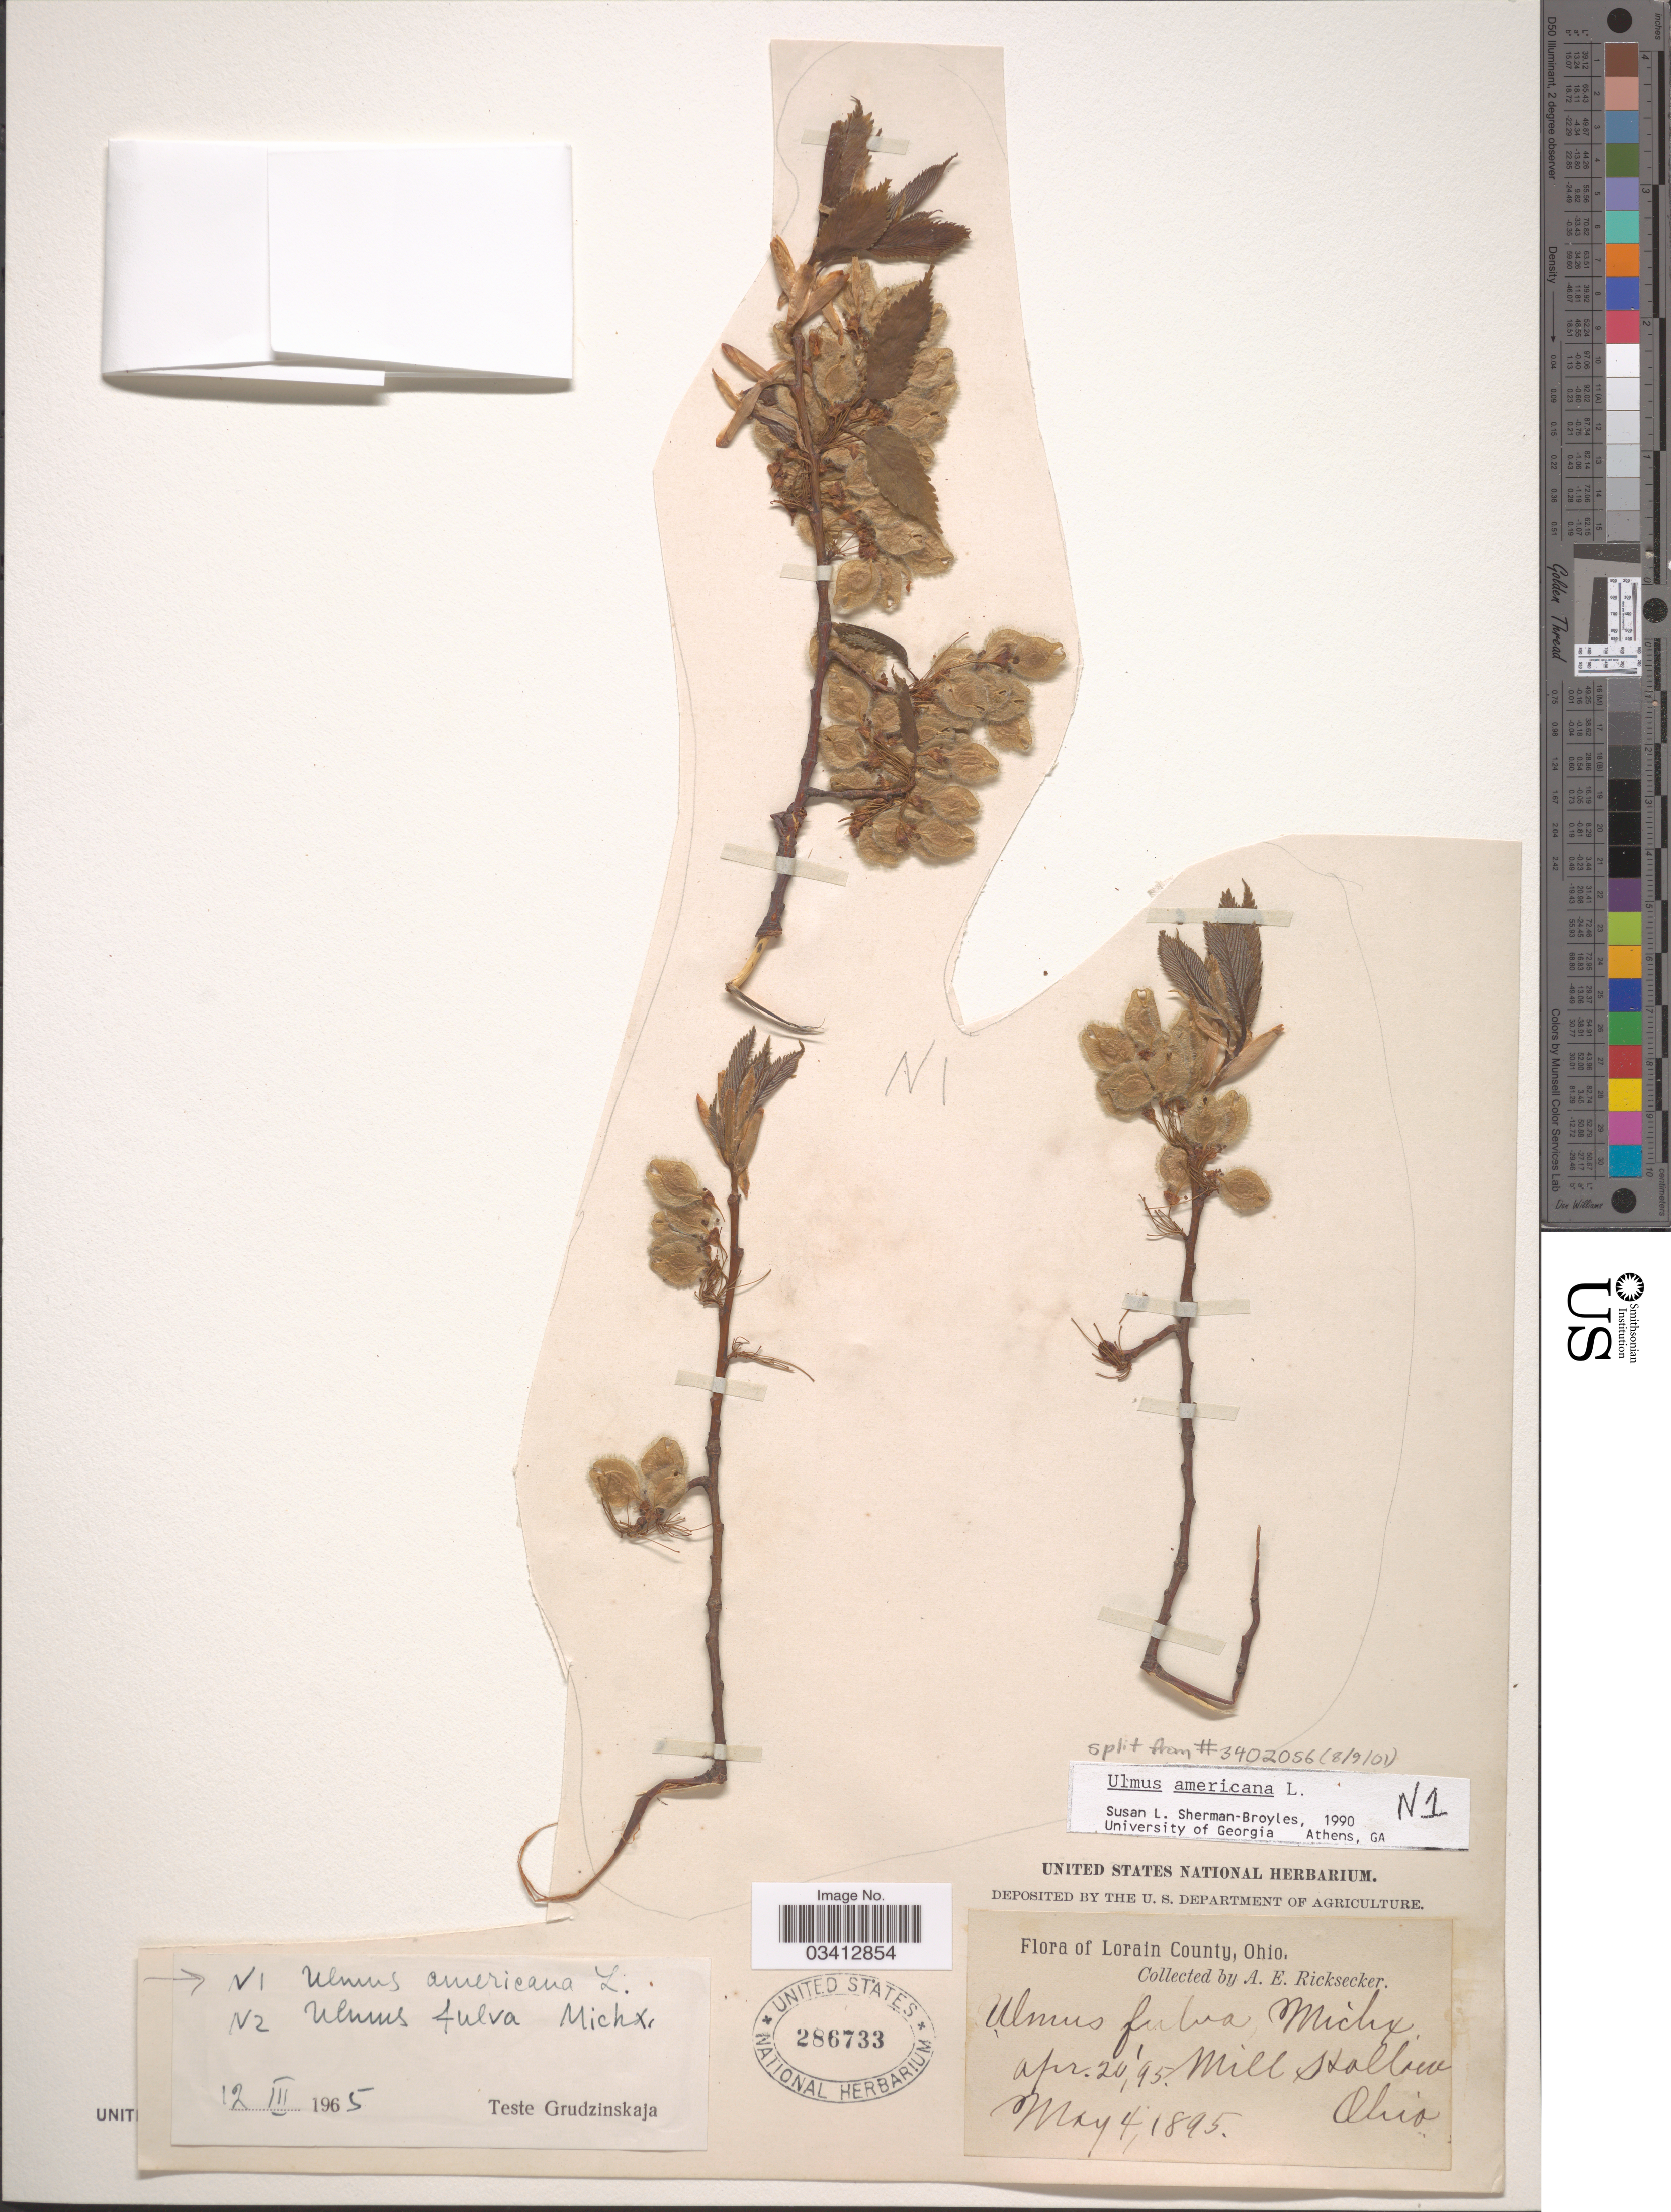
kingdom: Plantae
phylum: Tracheophyta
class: Magnoliopsida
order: Rosales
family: Ulmaceae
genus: Ulmus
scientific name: Ulmus americana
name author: L.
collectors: A. E. Ricksecker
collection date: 1895-04-20/1895-05-04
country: United States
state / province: Ohio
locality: Lorain County, Mill Hollow.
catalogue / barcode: US 286733